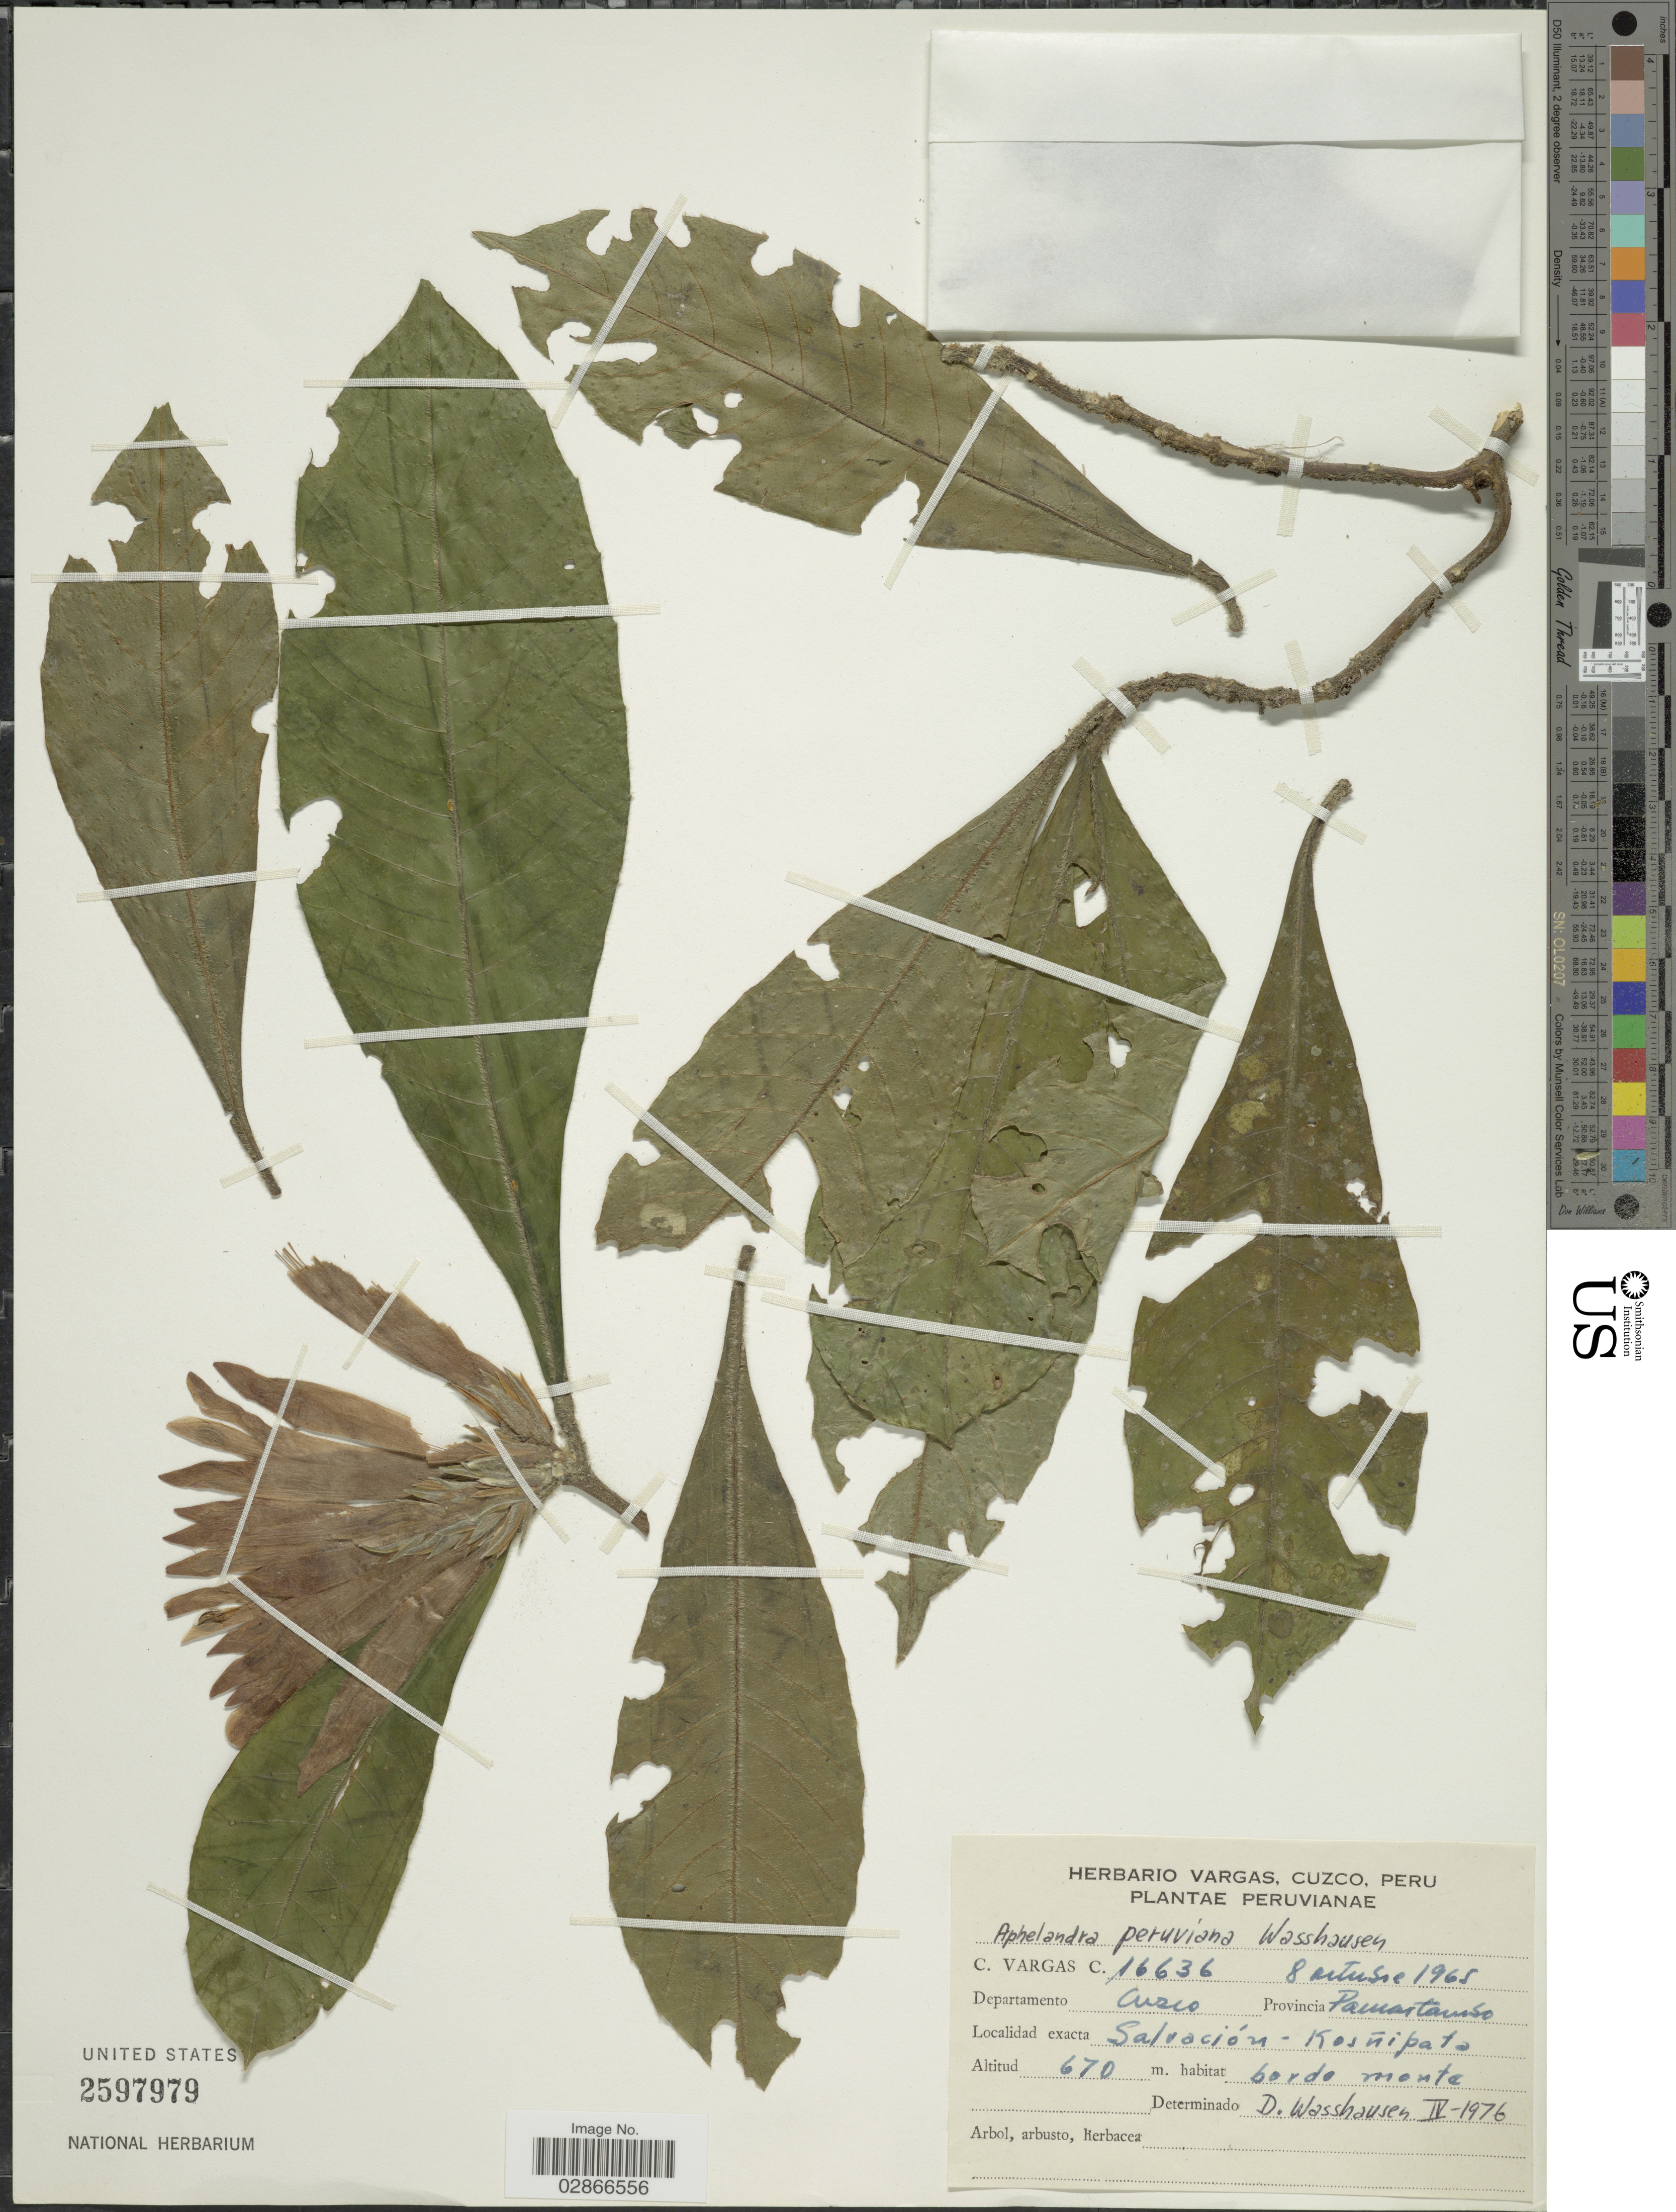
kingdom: Plantae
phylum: Tracheophyta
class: Magnoliopsida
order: Lamiales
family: Acanthaceae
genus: Aphelandra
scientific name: Aphelandra castanaefolia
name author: Britton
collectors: C. Vargas Calderón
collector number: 16636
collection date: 1965-10-08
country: Peru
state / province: Cusco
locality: Departamento Cuzco. Provincia Paucartambo. Salvación-Kosñipata.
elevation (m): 670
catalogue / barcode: US 2597979